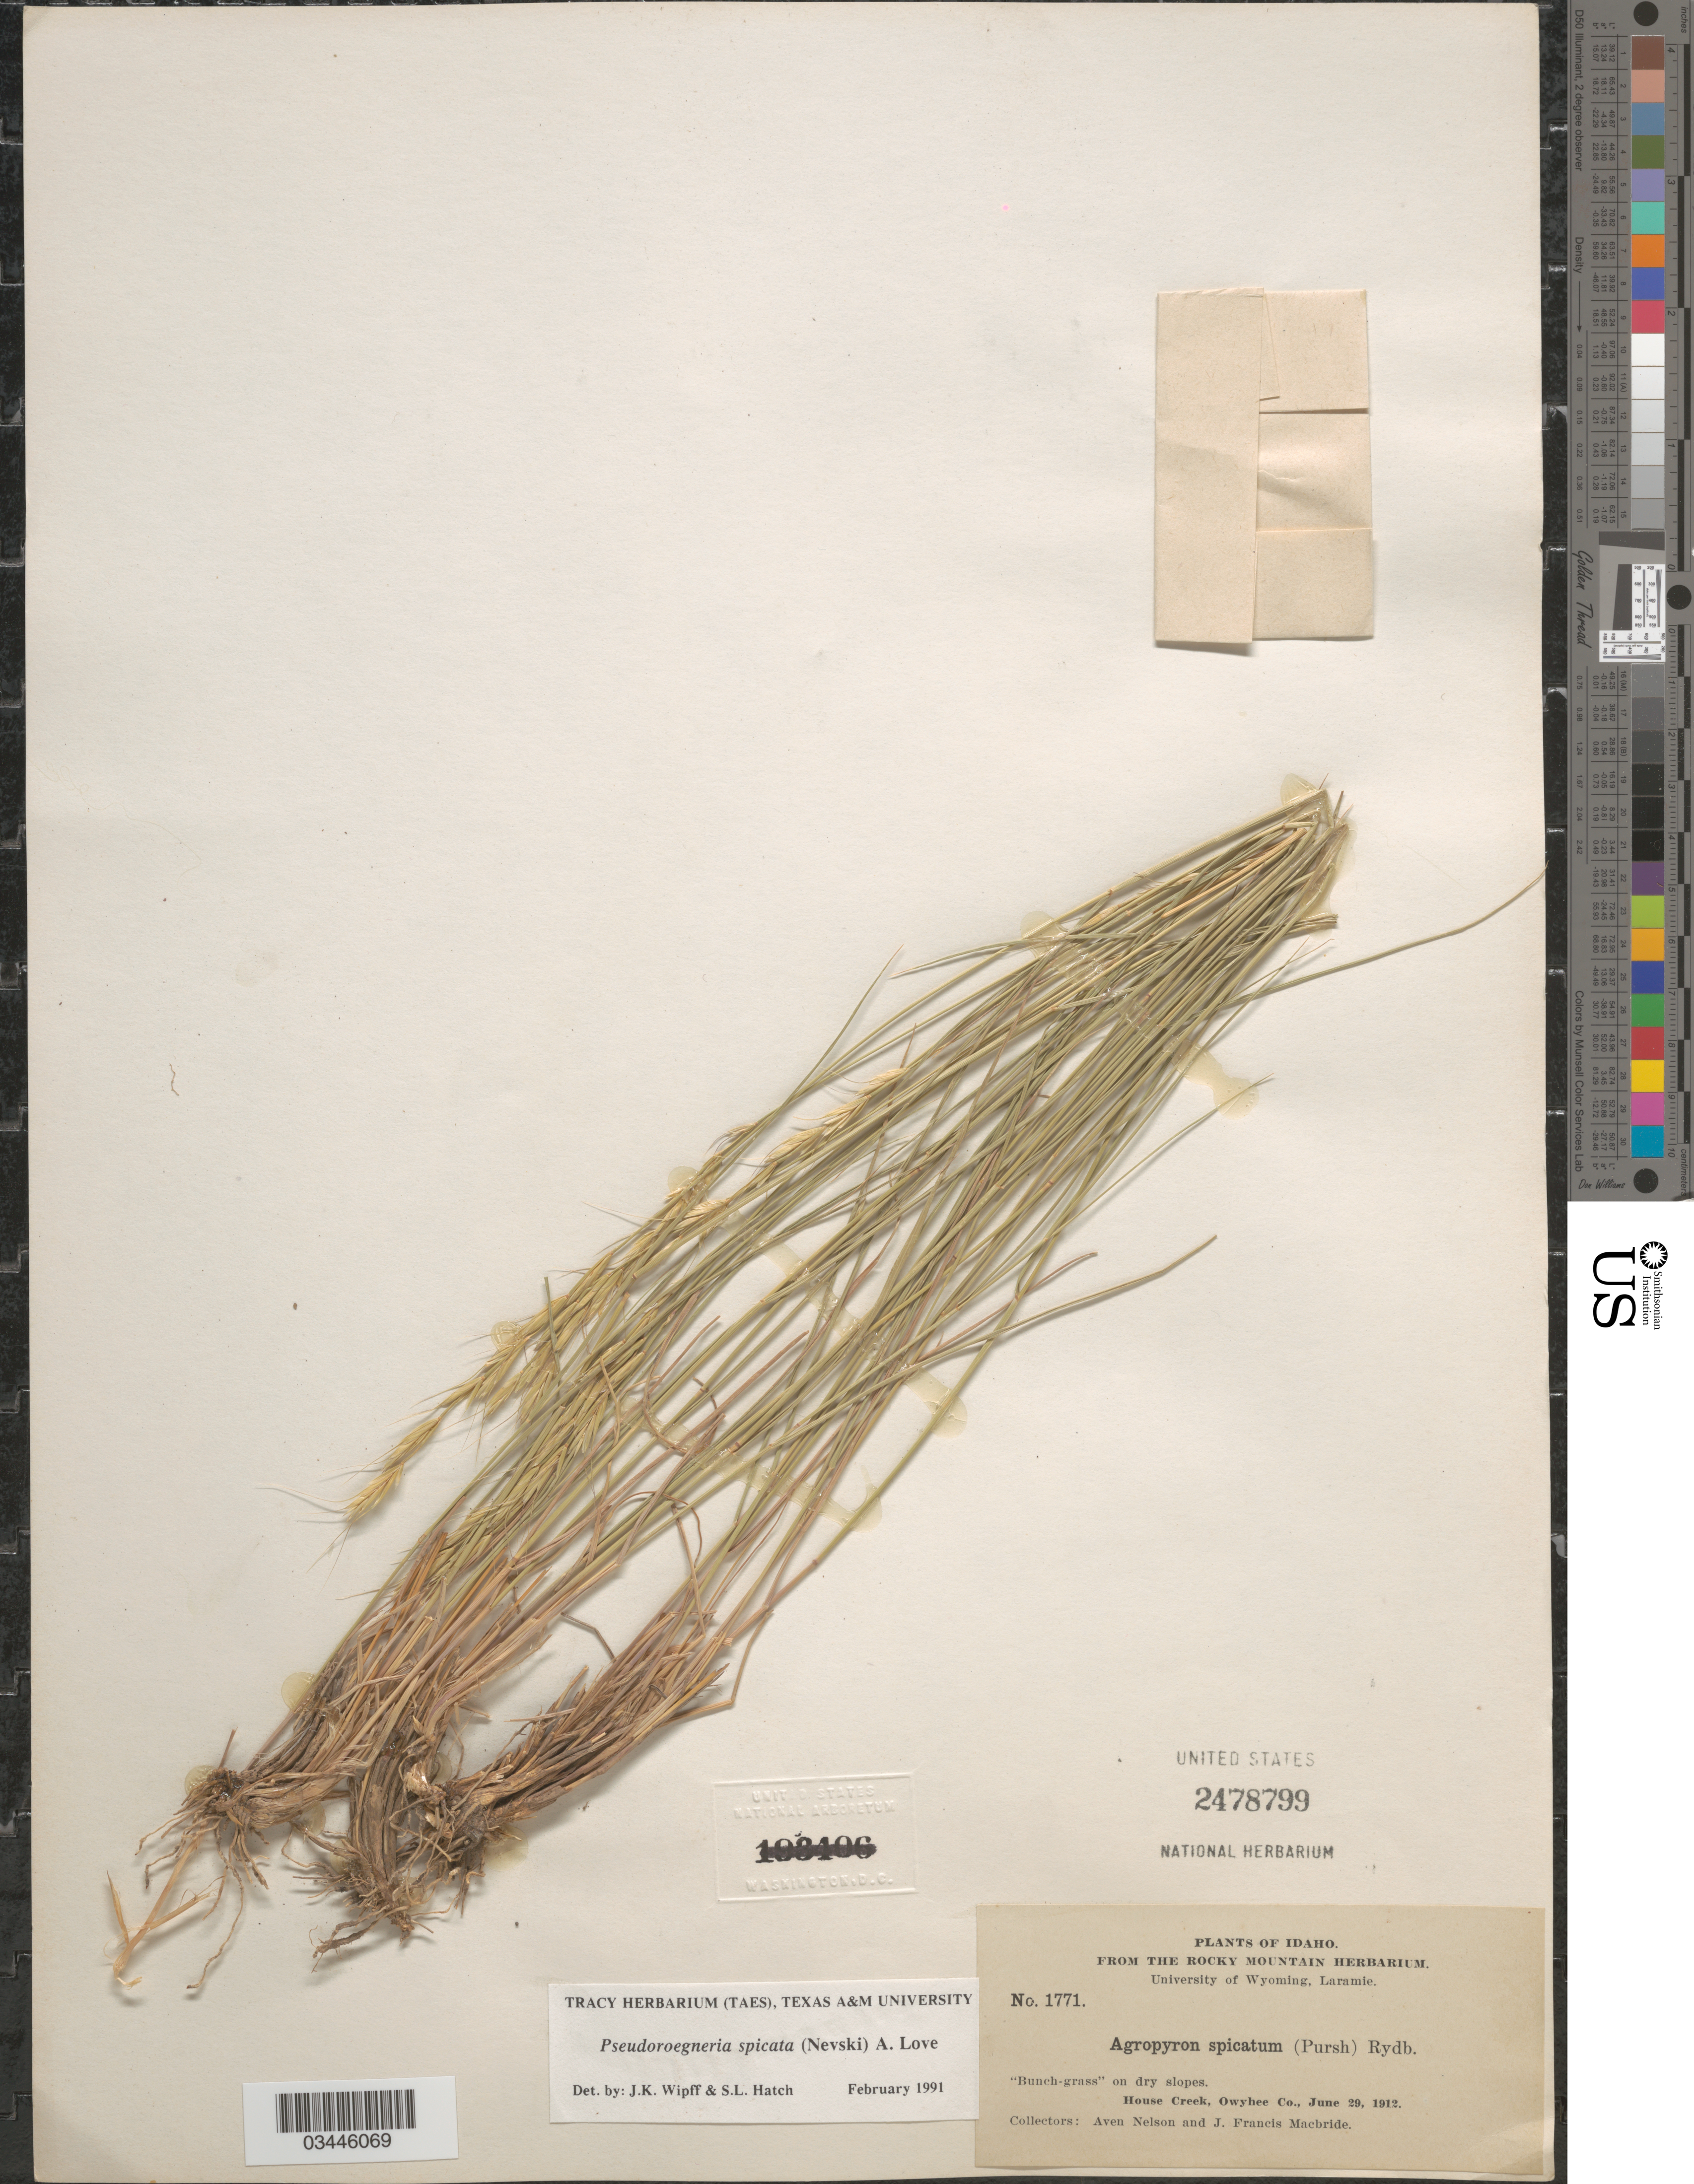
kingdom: Plantae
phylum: Tracheophyta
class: Liliopsida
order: Poales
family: Poaceae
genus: Pseudoroegneria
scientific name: Pseudoroegneria spicata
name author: (Pursh) Á. Löve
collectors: A. Nelson & J. F. Macbride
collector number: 1771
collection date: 1912-06-29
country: United States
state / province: Idaho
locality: House Creek, Owyhee Co.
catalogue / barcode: US 2478799